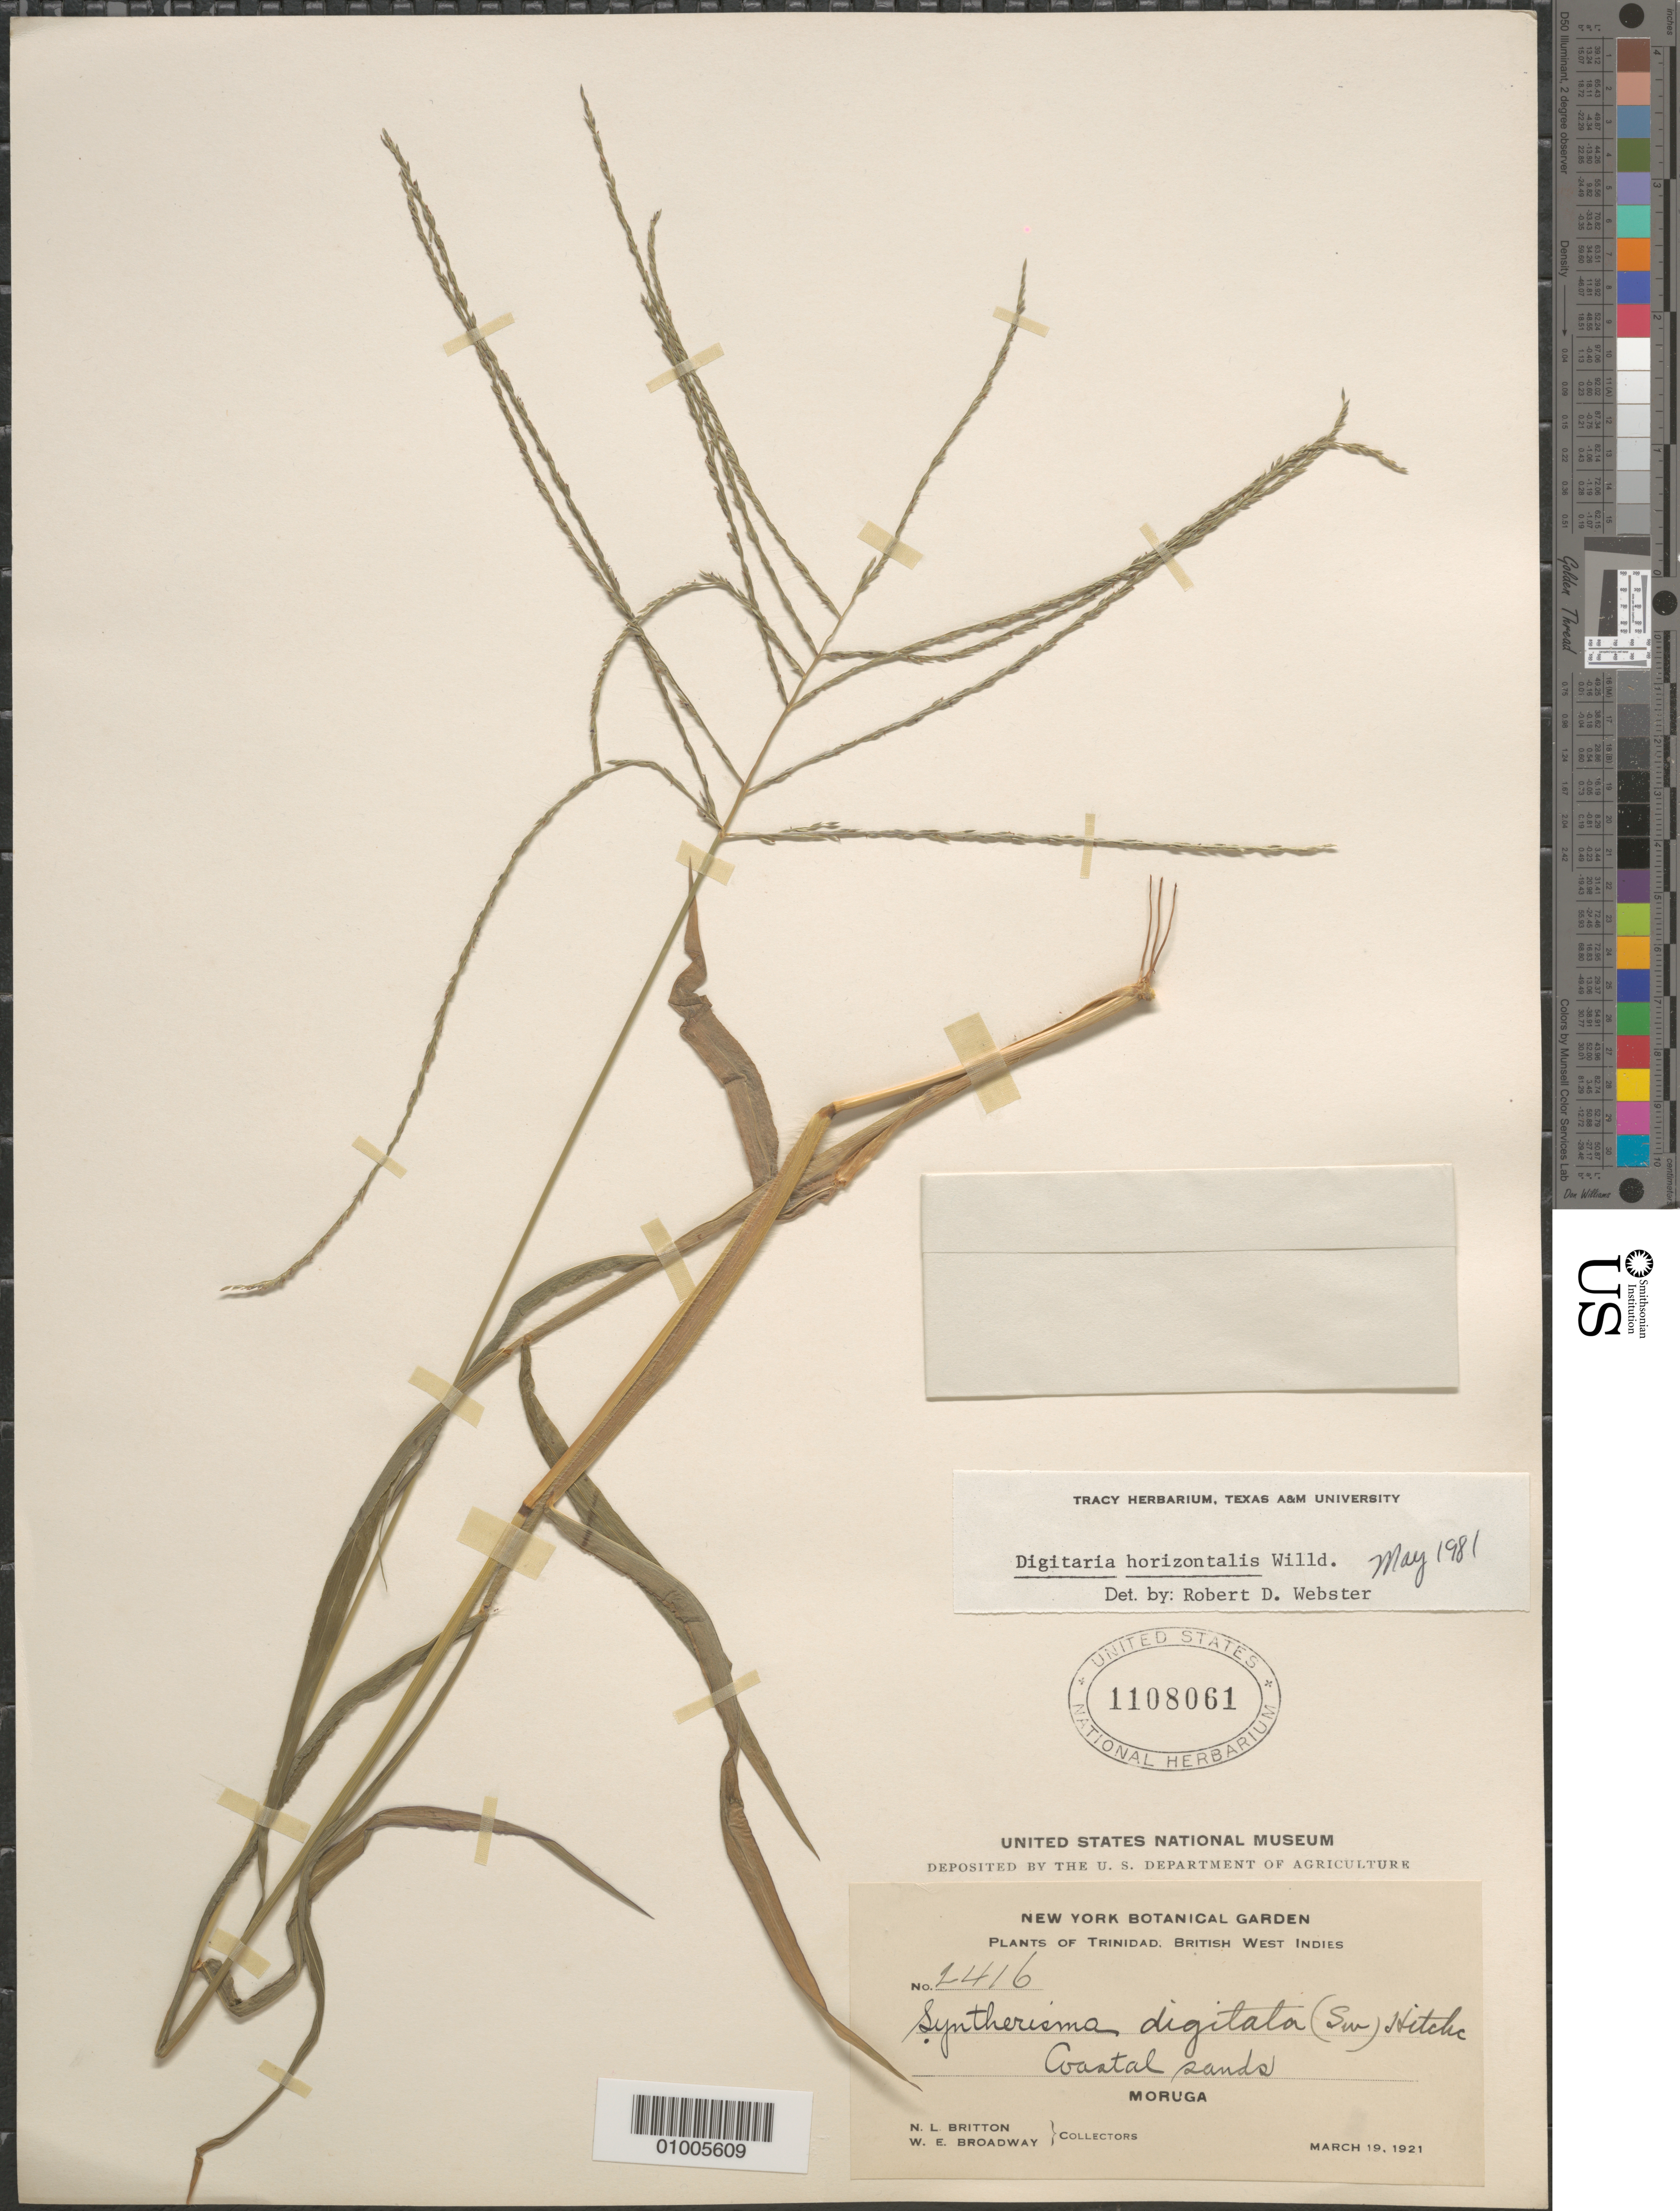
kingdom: Plantae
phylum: Tracheophyta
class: Liliopsida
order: Poales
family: Poaceae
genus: Digitaria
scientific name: Digitaria horizontalis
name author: Willd.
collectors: N. Britton & W. E. Broadway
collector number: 2416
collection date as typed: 19 Mar 1921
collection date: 1921-03-19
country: Trinidad and Tobago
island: Trinidad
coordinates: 0 N, 0 E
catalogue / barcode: US 1108061